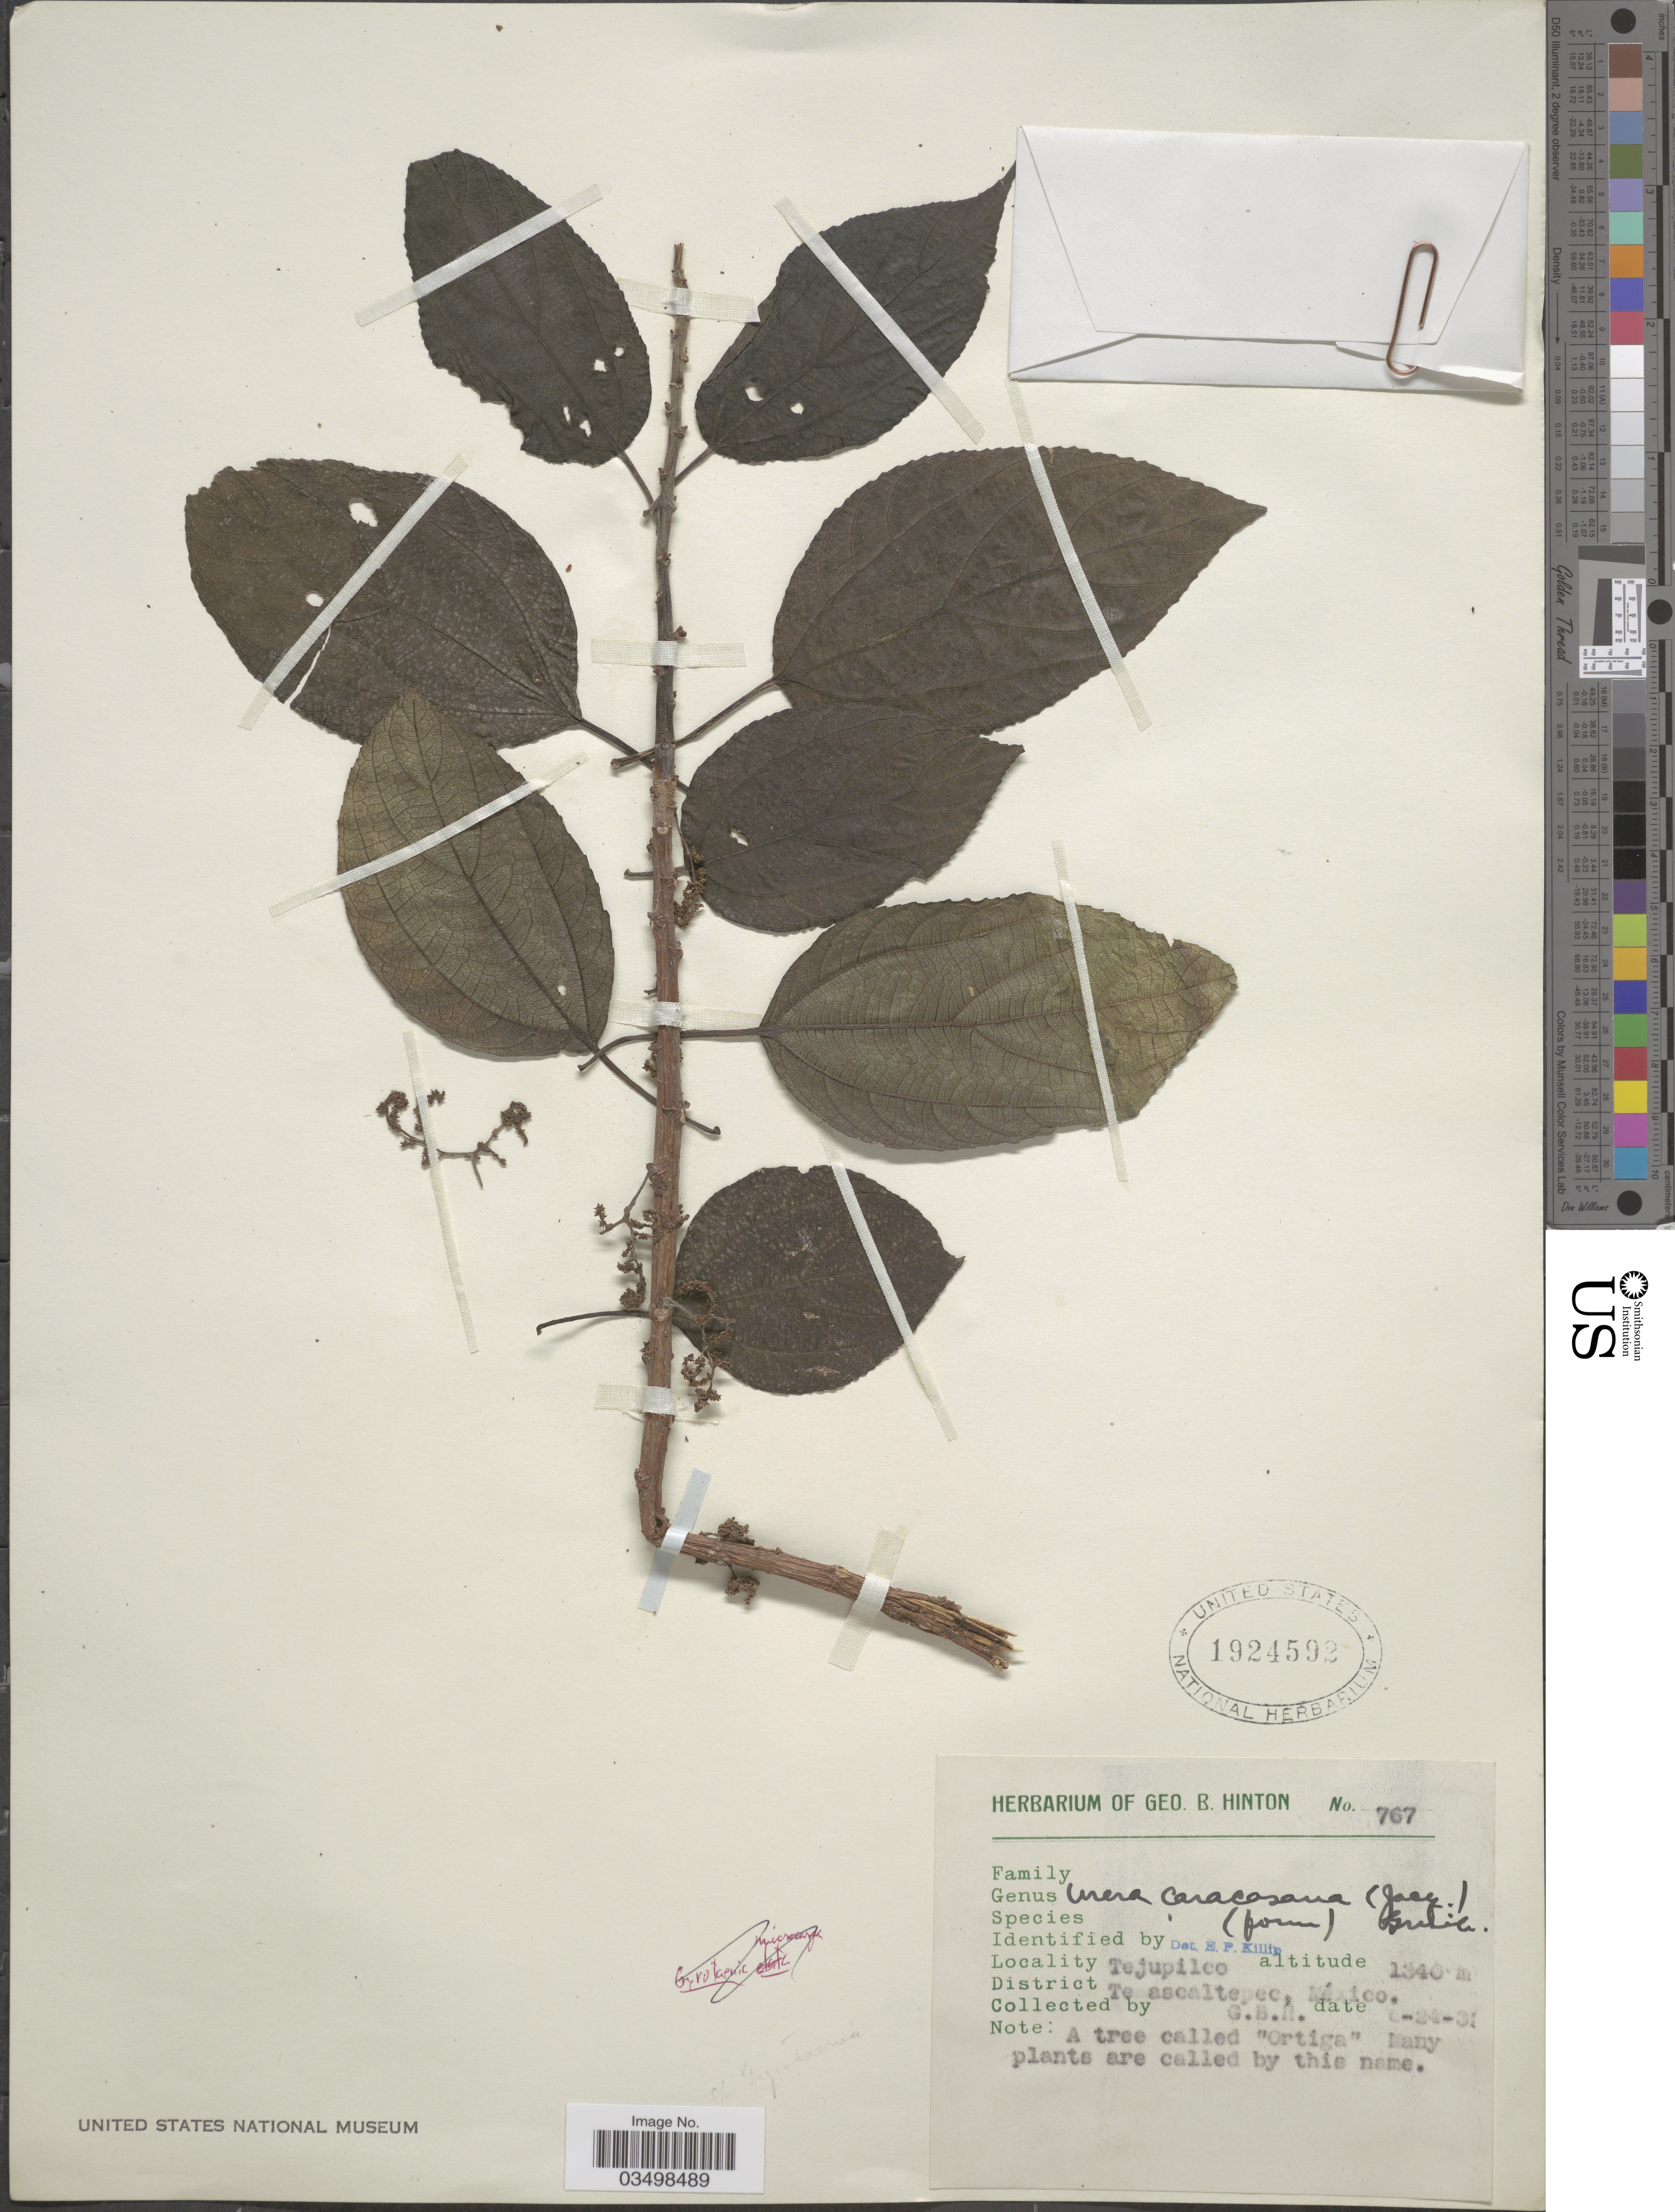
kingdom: Plantae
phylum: Tracheophyta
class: Magnoliopsida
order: Rosales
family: Urticaceae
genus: Urera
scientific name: Urera caracasana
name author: (Jacq.) Gaudich. ex Griseb.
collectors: G. B. Hinton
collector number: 767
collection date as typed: Transcribed d/m/y: 24/6/31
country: Mexico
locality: Tejupilco. District Te!ascaltepec.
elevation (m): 1340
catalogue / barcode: US 1924592